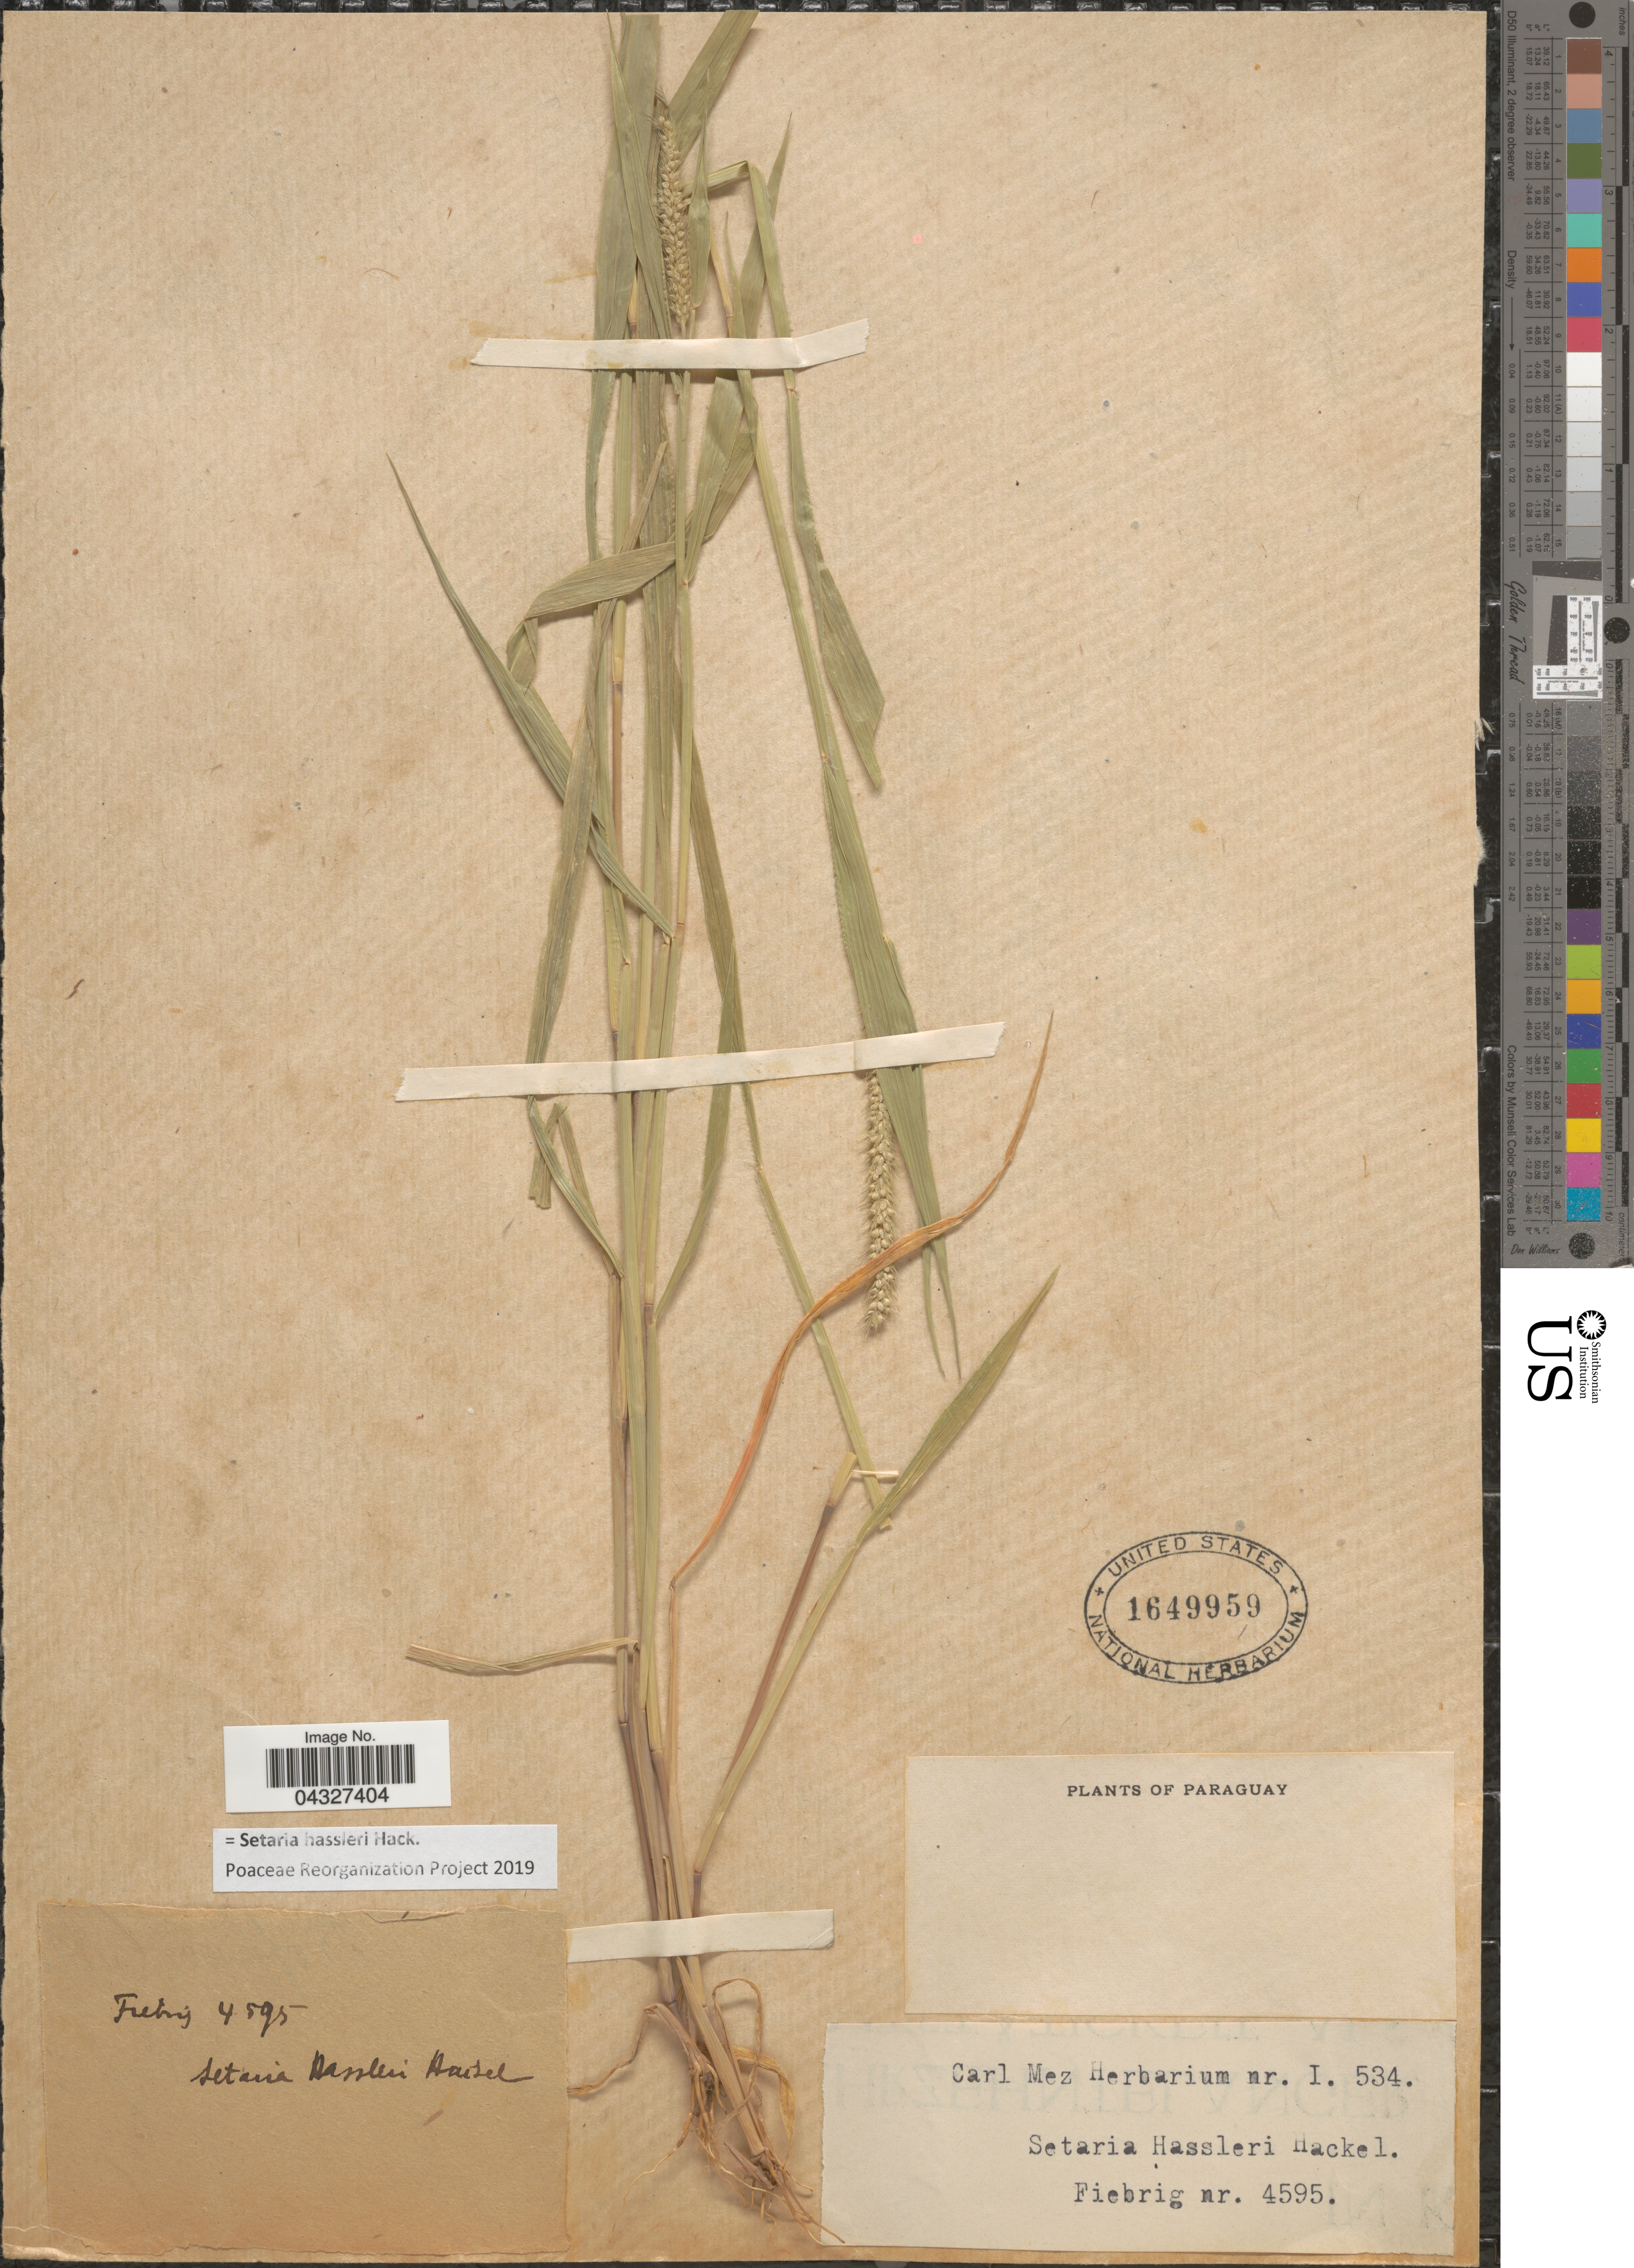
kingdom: Plantae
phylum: Tracheophyta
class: Liliopsida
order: Poales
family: Poaceae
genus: Setaria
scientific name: Setaria hassleri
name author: Hack. in Chodat & Hassl.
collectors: Fiebrig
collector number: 4595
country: Paraguay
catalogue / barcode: US 1649959